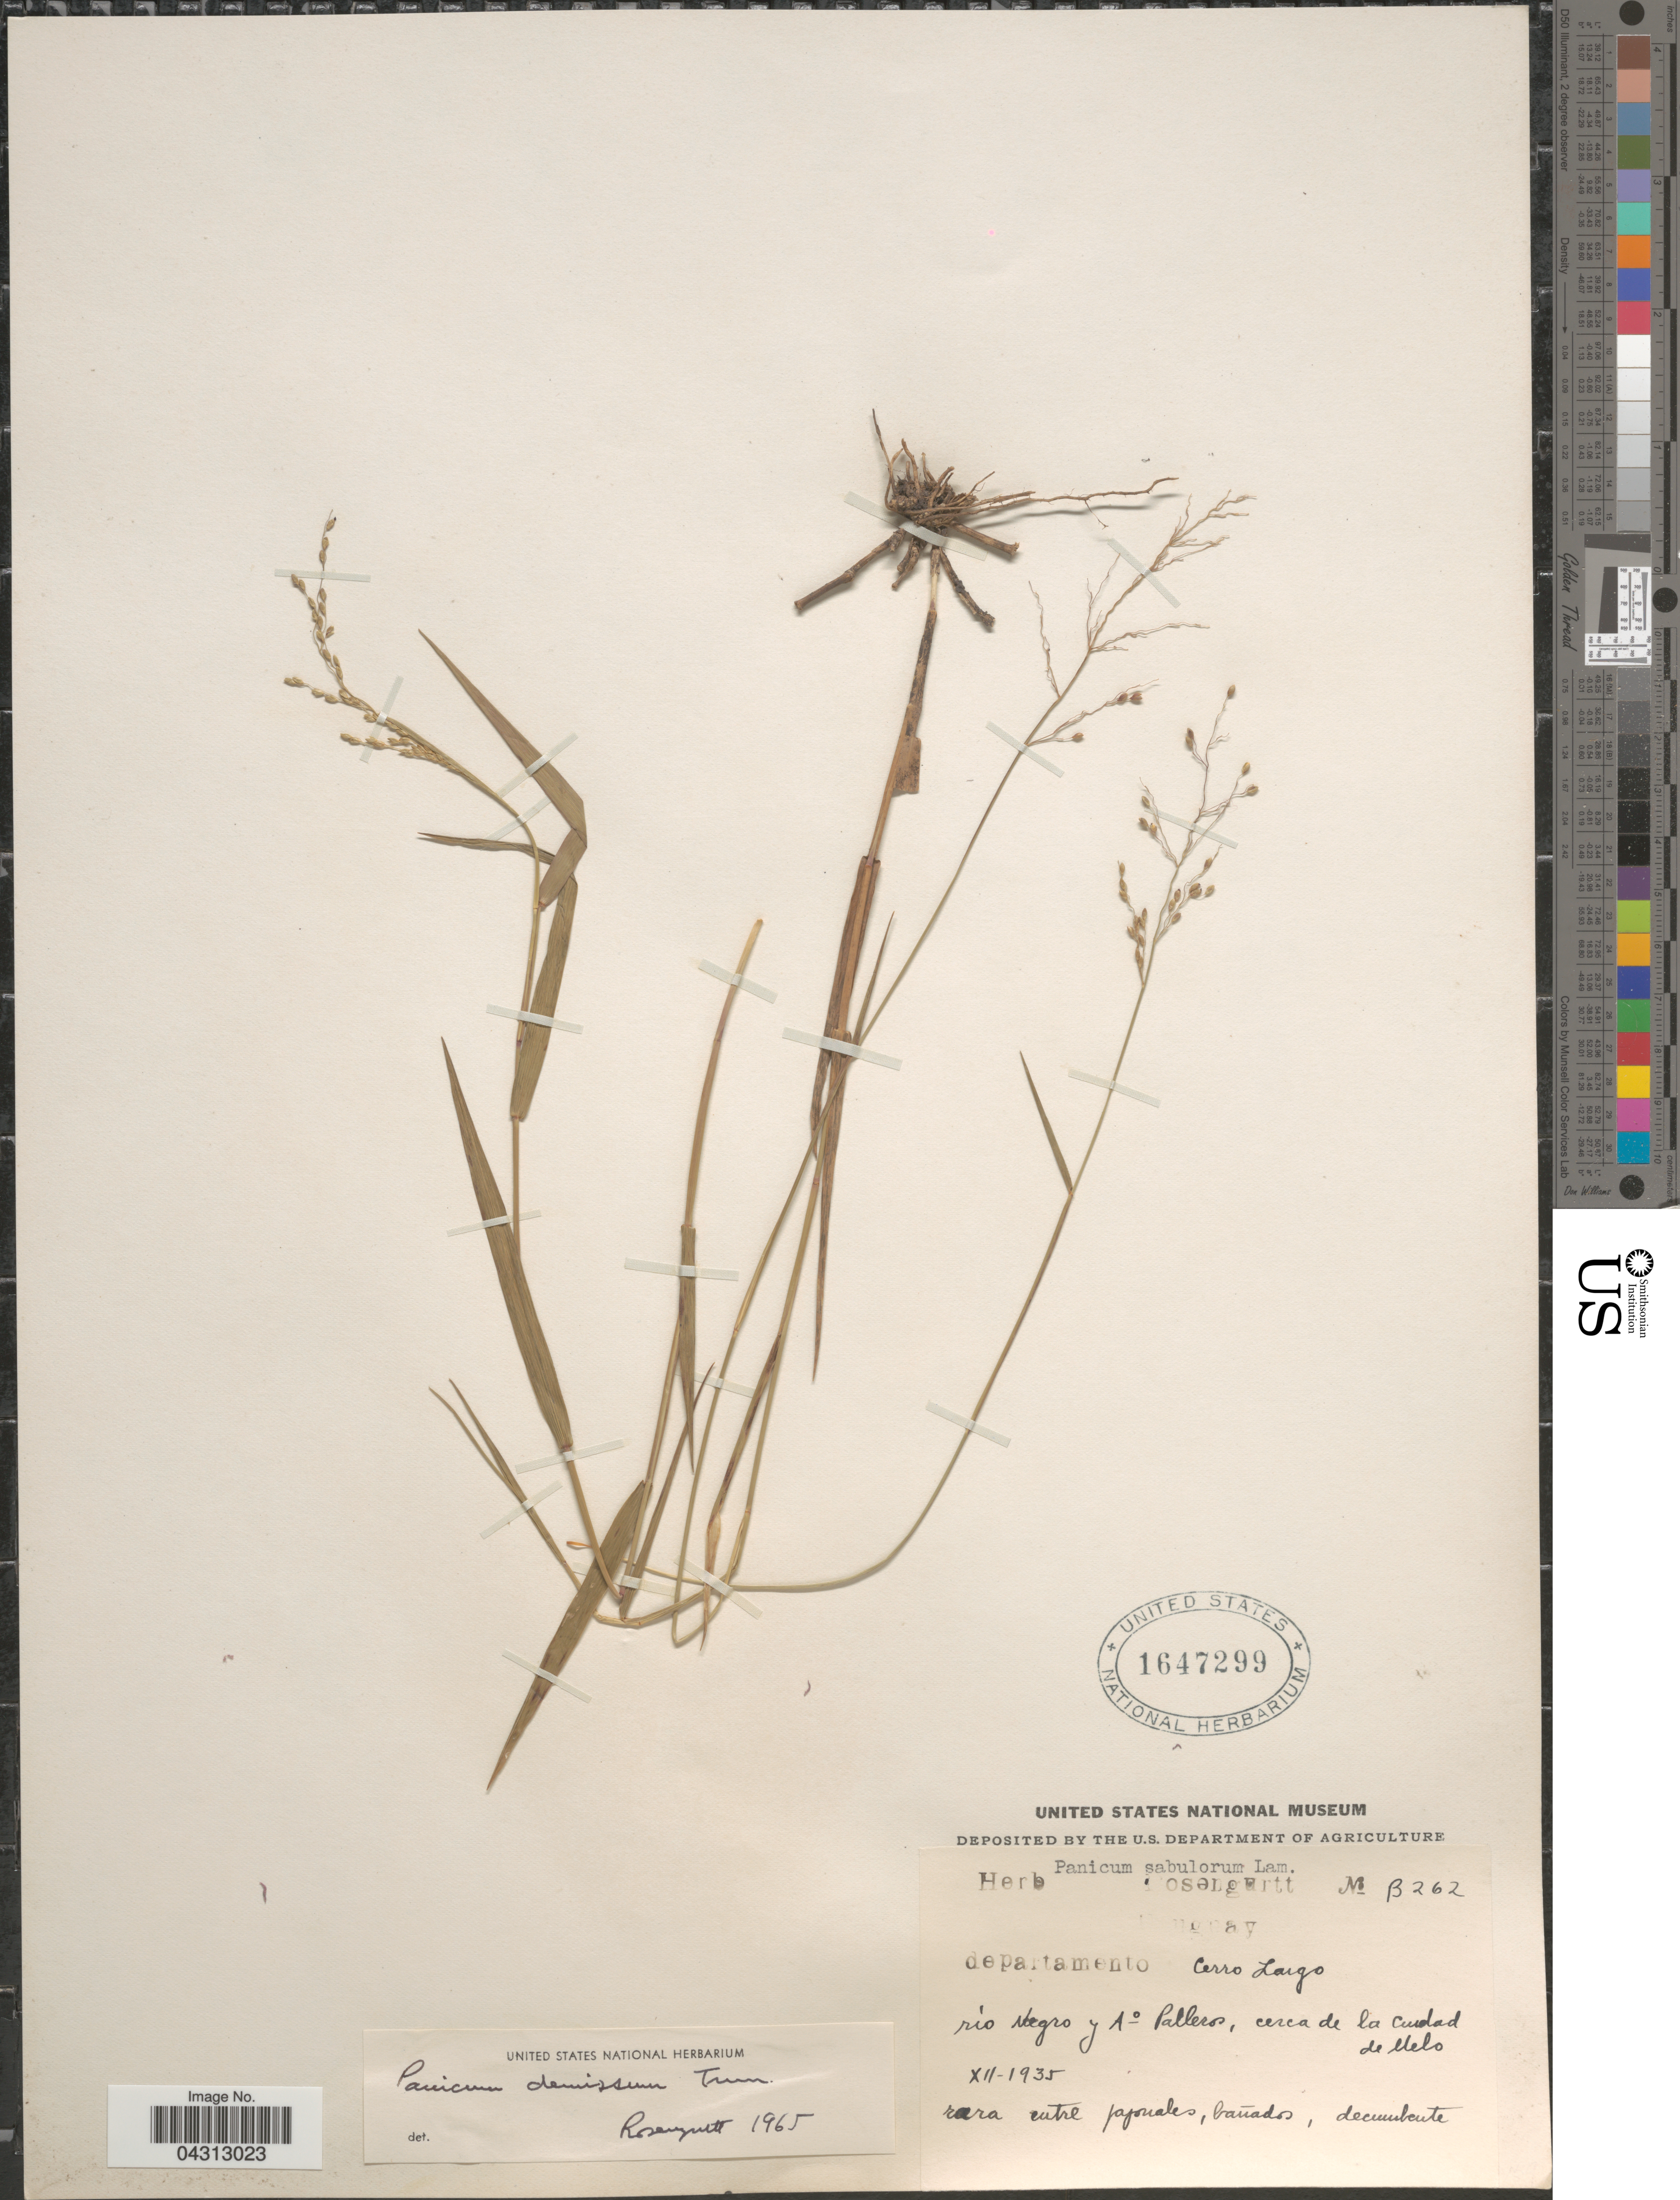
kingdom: Plantae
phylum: Tracheophyta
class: Liliopsida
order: Poales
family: Poaceae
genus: Dichanthelium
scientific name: Dichanthelium sabulorum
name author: (Lam.) Gould & C.A. Clark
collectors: ex herb. Rosengurtt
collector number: B262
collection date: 1935-12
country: Uruguay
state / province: Cerro Largo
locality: Departamento Cerro Largo. Río Negro y Ao Palleros, cerca de la cuidad de Melo.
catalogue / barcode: US 1647299